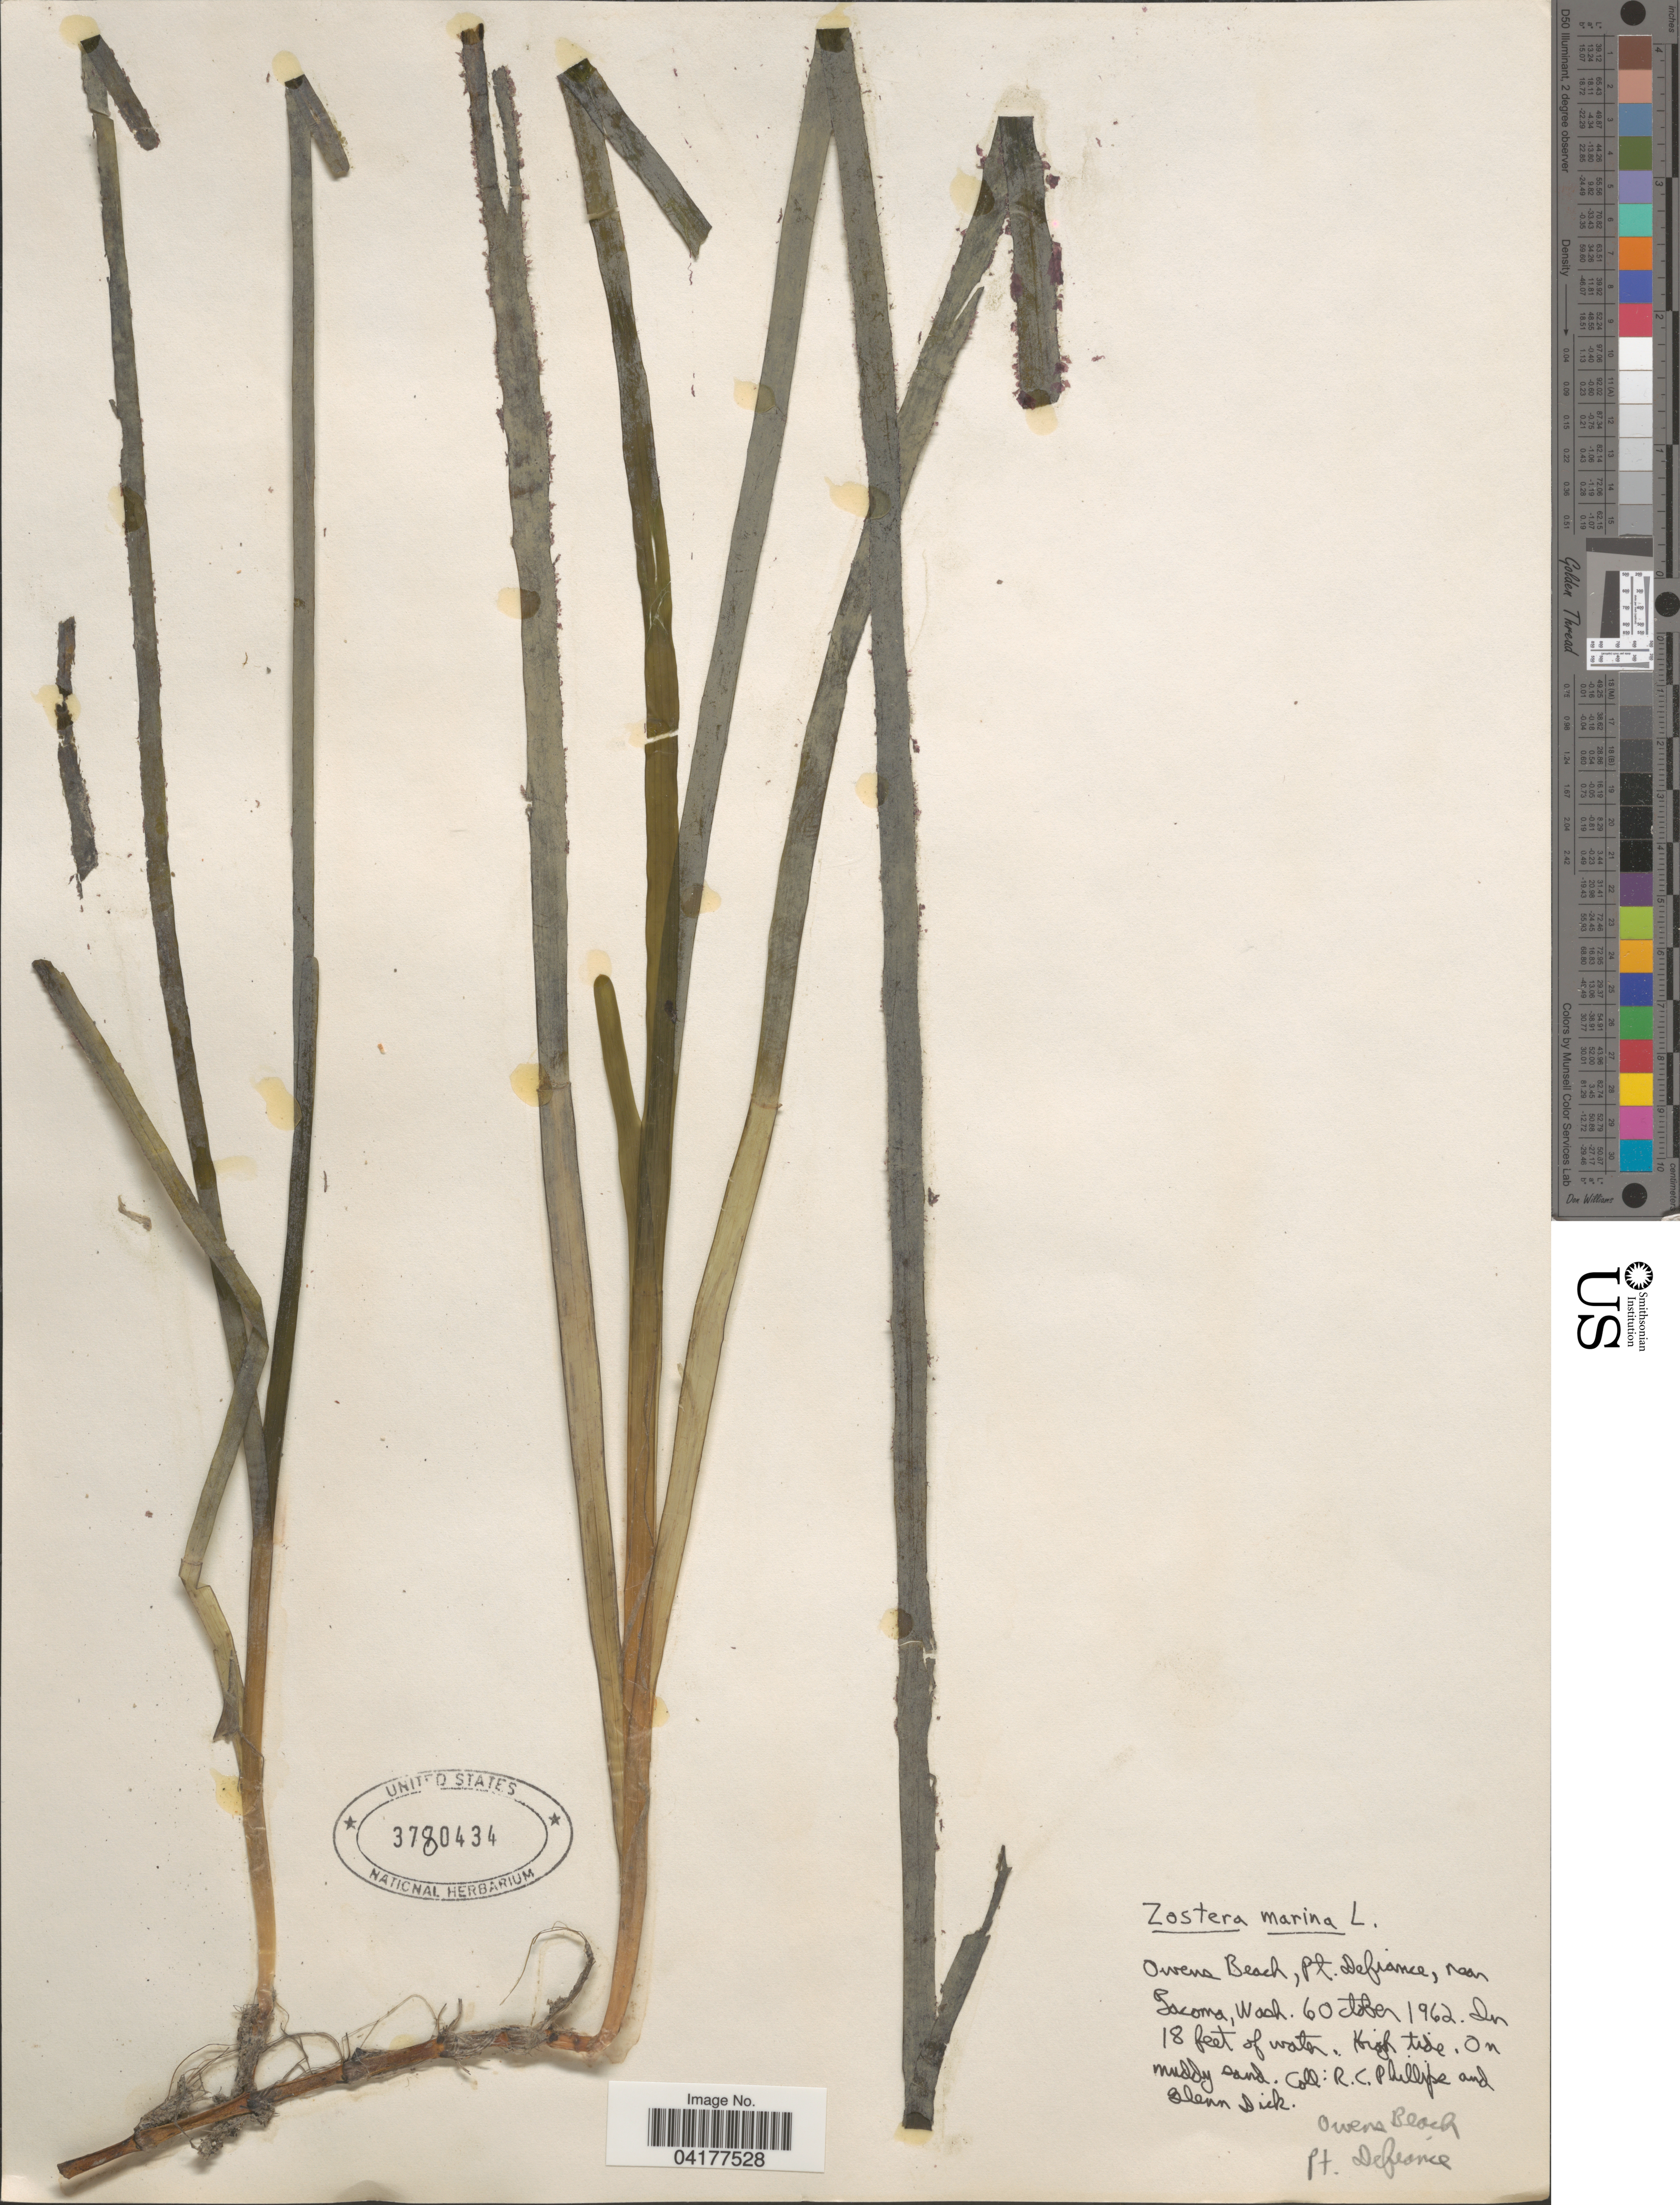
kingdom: Plantae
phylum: Tracheophyta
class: Liliopsida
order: Alismatales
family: Zosteraceae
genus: Zostera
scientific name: Zostera marina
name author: L.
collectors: R. C. Phillips & G. Dick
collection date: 1962-10-06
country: United States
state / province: Washington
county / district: Pierce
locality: Owena Beach, Pt. Defiance, near Tacoma.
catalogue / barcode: US 3780434